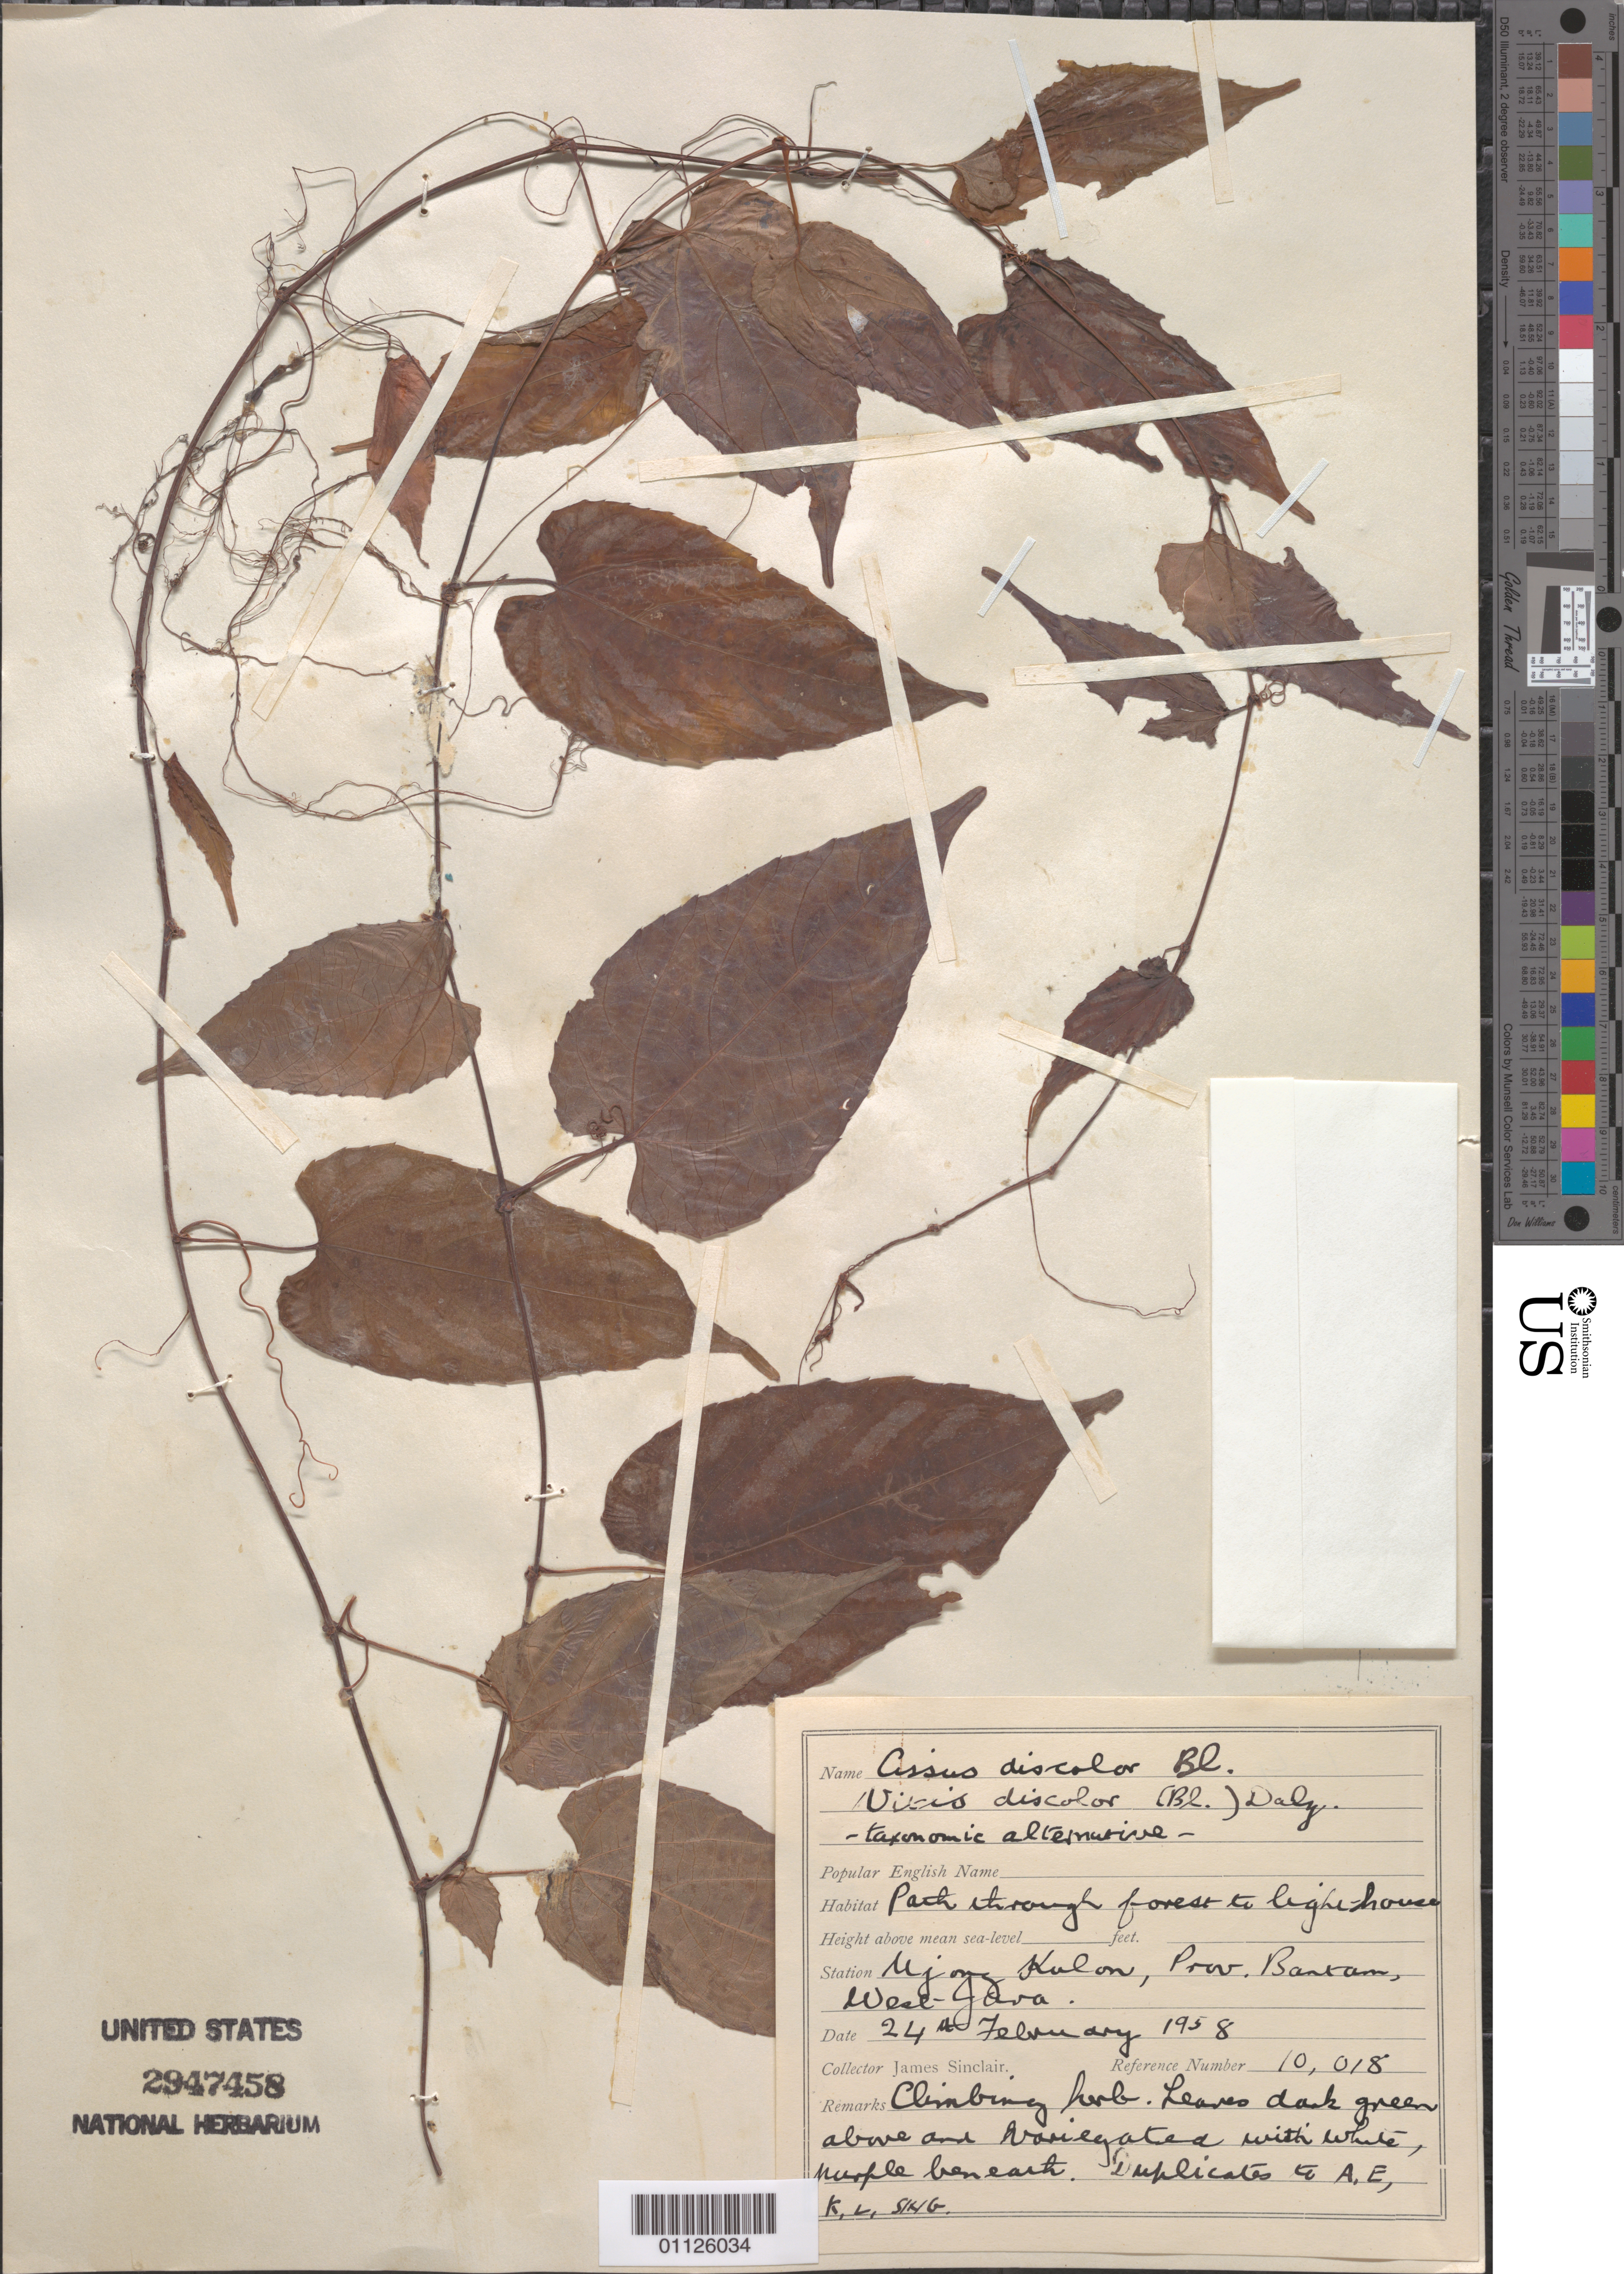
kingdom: Plantae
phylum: Tracheophyta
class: Magnoliopsida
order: Vitales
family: Vitaceae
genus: Cissus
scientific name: Cissus discolor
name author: Blume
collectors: J. Sinclair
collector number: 10018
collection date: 1958-02-24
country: Indonesia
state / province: Java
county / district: Jawa Barat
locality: Bantam prov.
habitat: Forest. Climbing herb.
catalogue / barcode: US 2947458